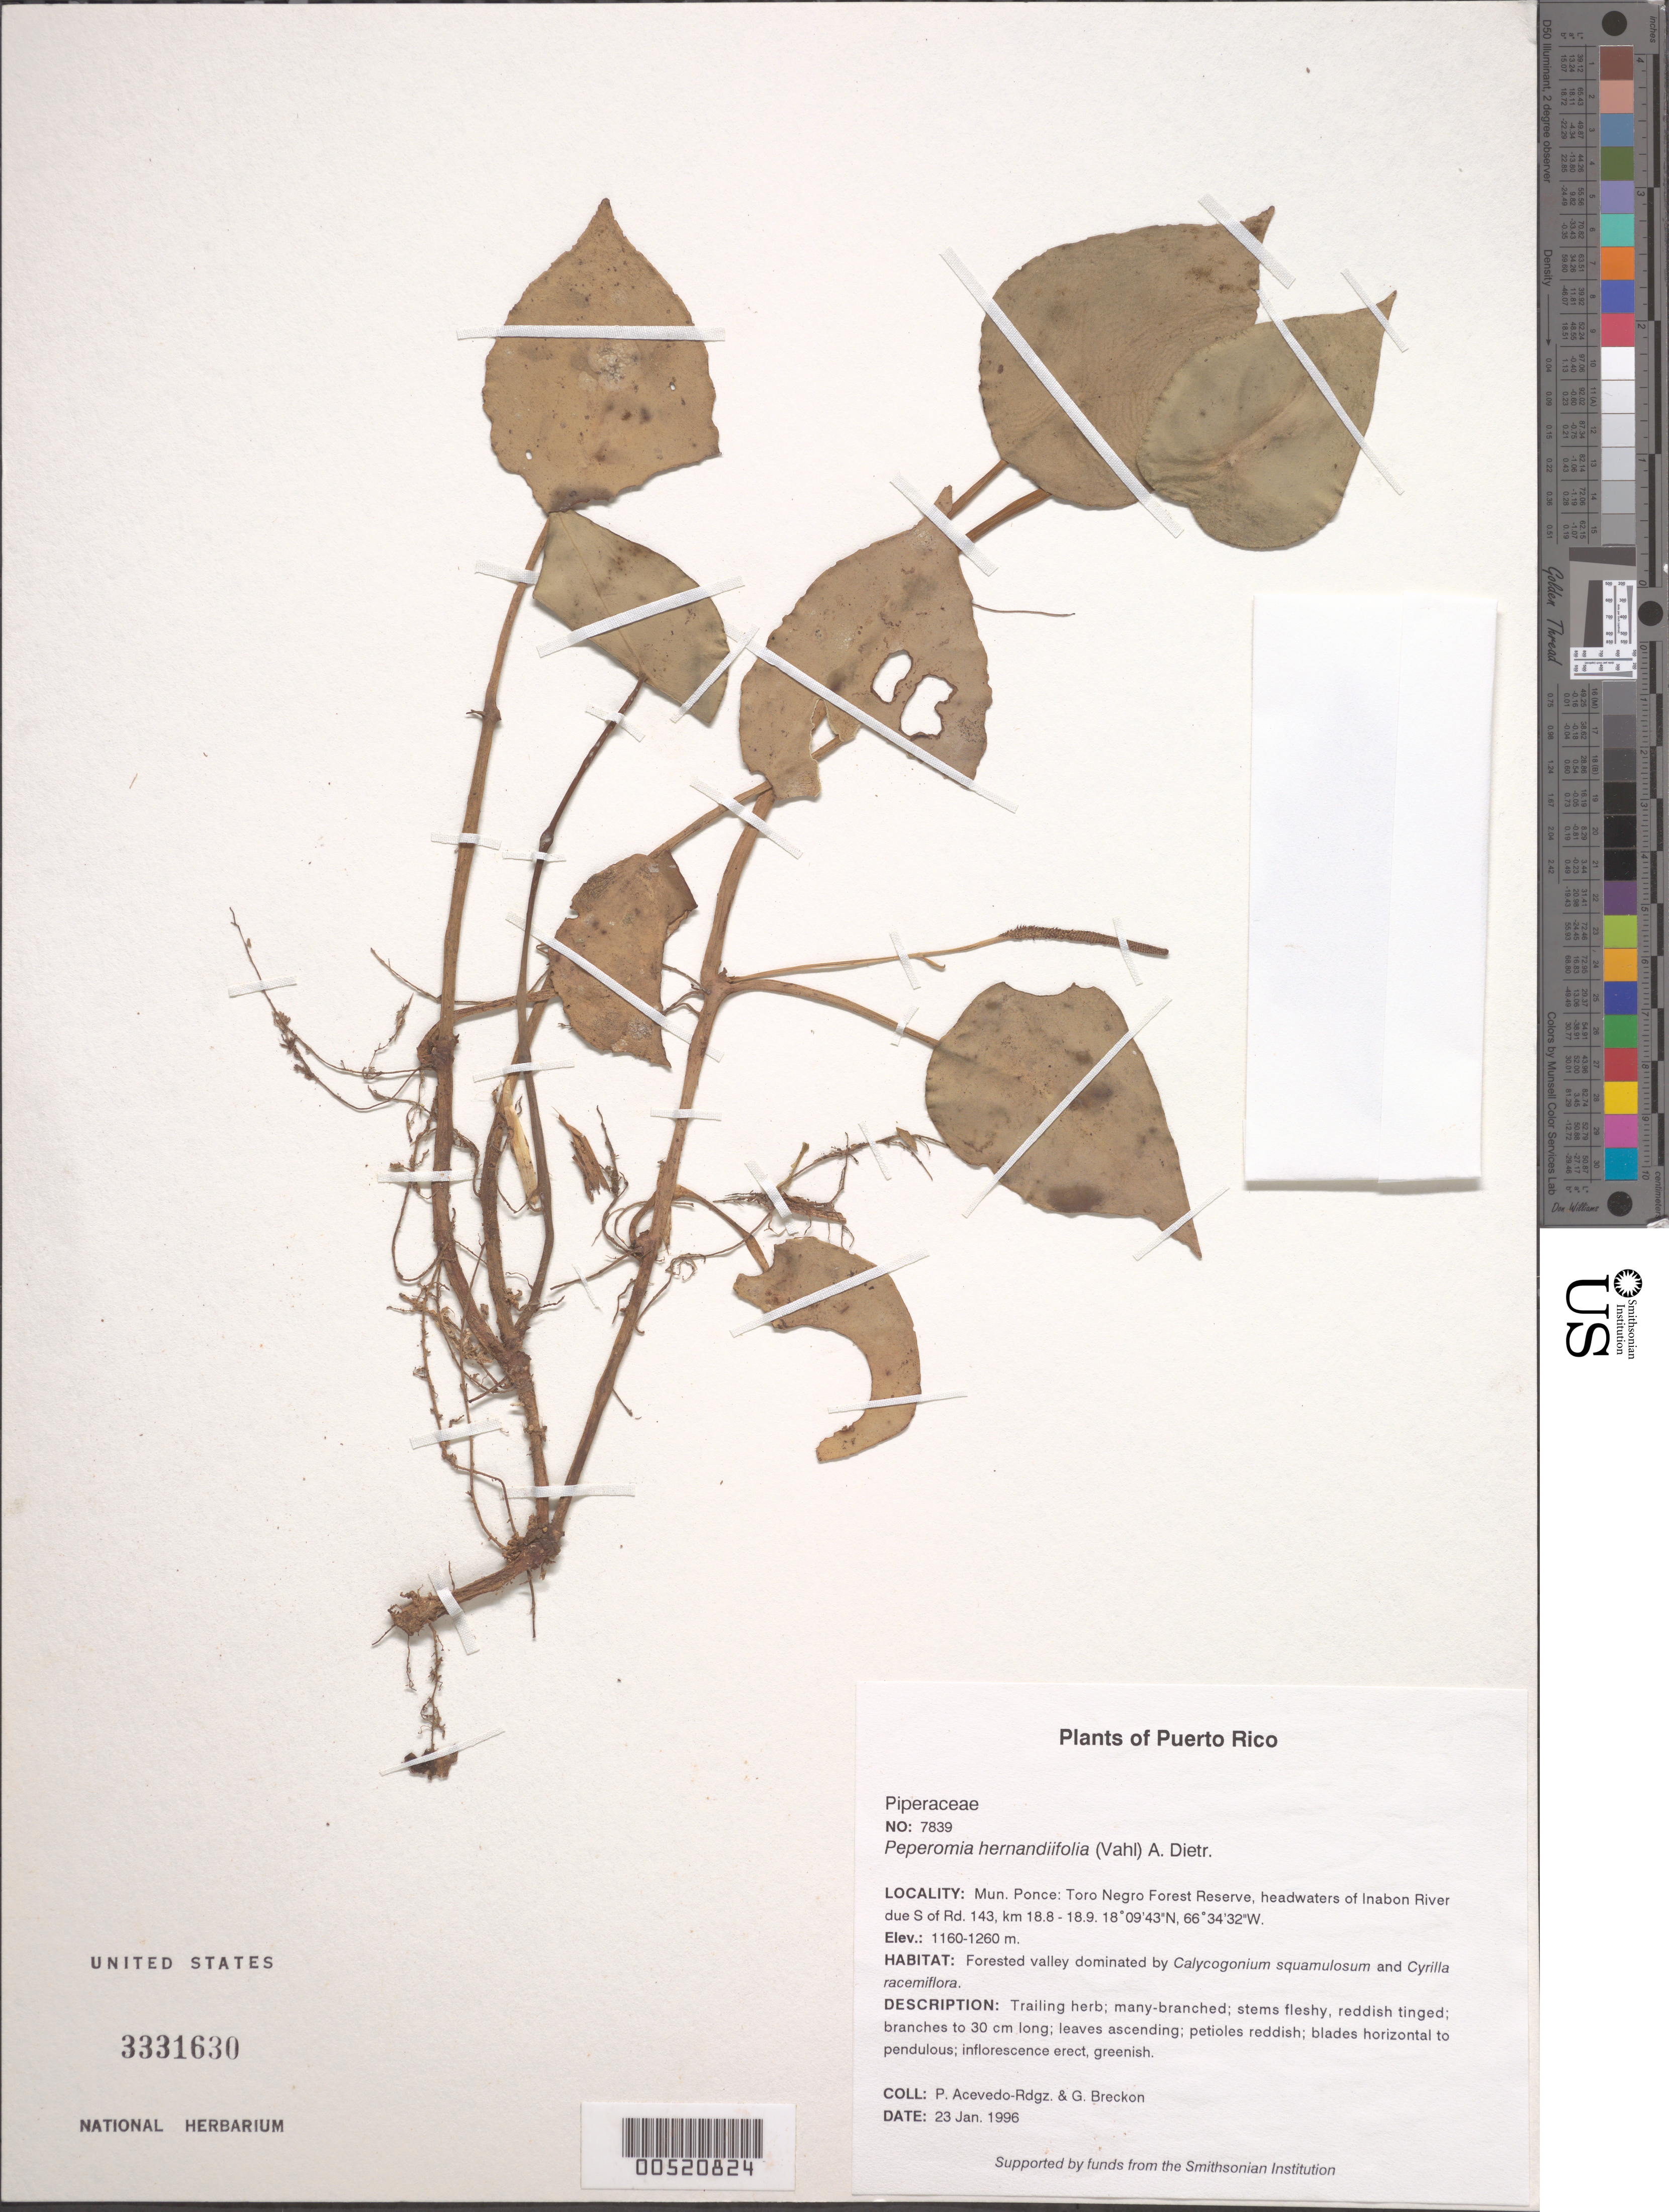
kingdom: Plantae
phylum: Tracheophyta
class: Magnoliopsida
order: Piperales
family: Piperaceae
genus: Peperomia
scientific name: Peperomia hernandiifolia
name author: (Vahl) A. Dietr.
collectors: P. Acevedo-Rodr. & G. J. Breckon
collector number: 7839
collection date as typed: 23 Jan 1996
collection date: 1996-01-23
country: Puerto Rico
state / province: Ponce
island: Puerto Rico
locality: Ponce: Jayuya, Toro Negro Forest Reserve, headwaters of Inabon River due S of Rd. 143, km 18.8 - 18.9.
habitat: Forested valley dominated by Calycogonium squamulosum and Cyrilla racemiflora.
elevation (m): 1160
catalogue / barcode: US 3331630